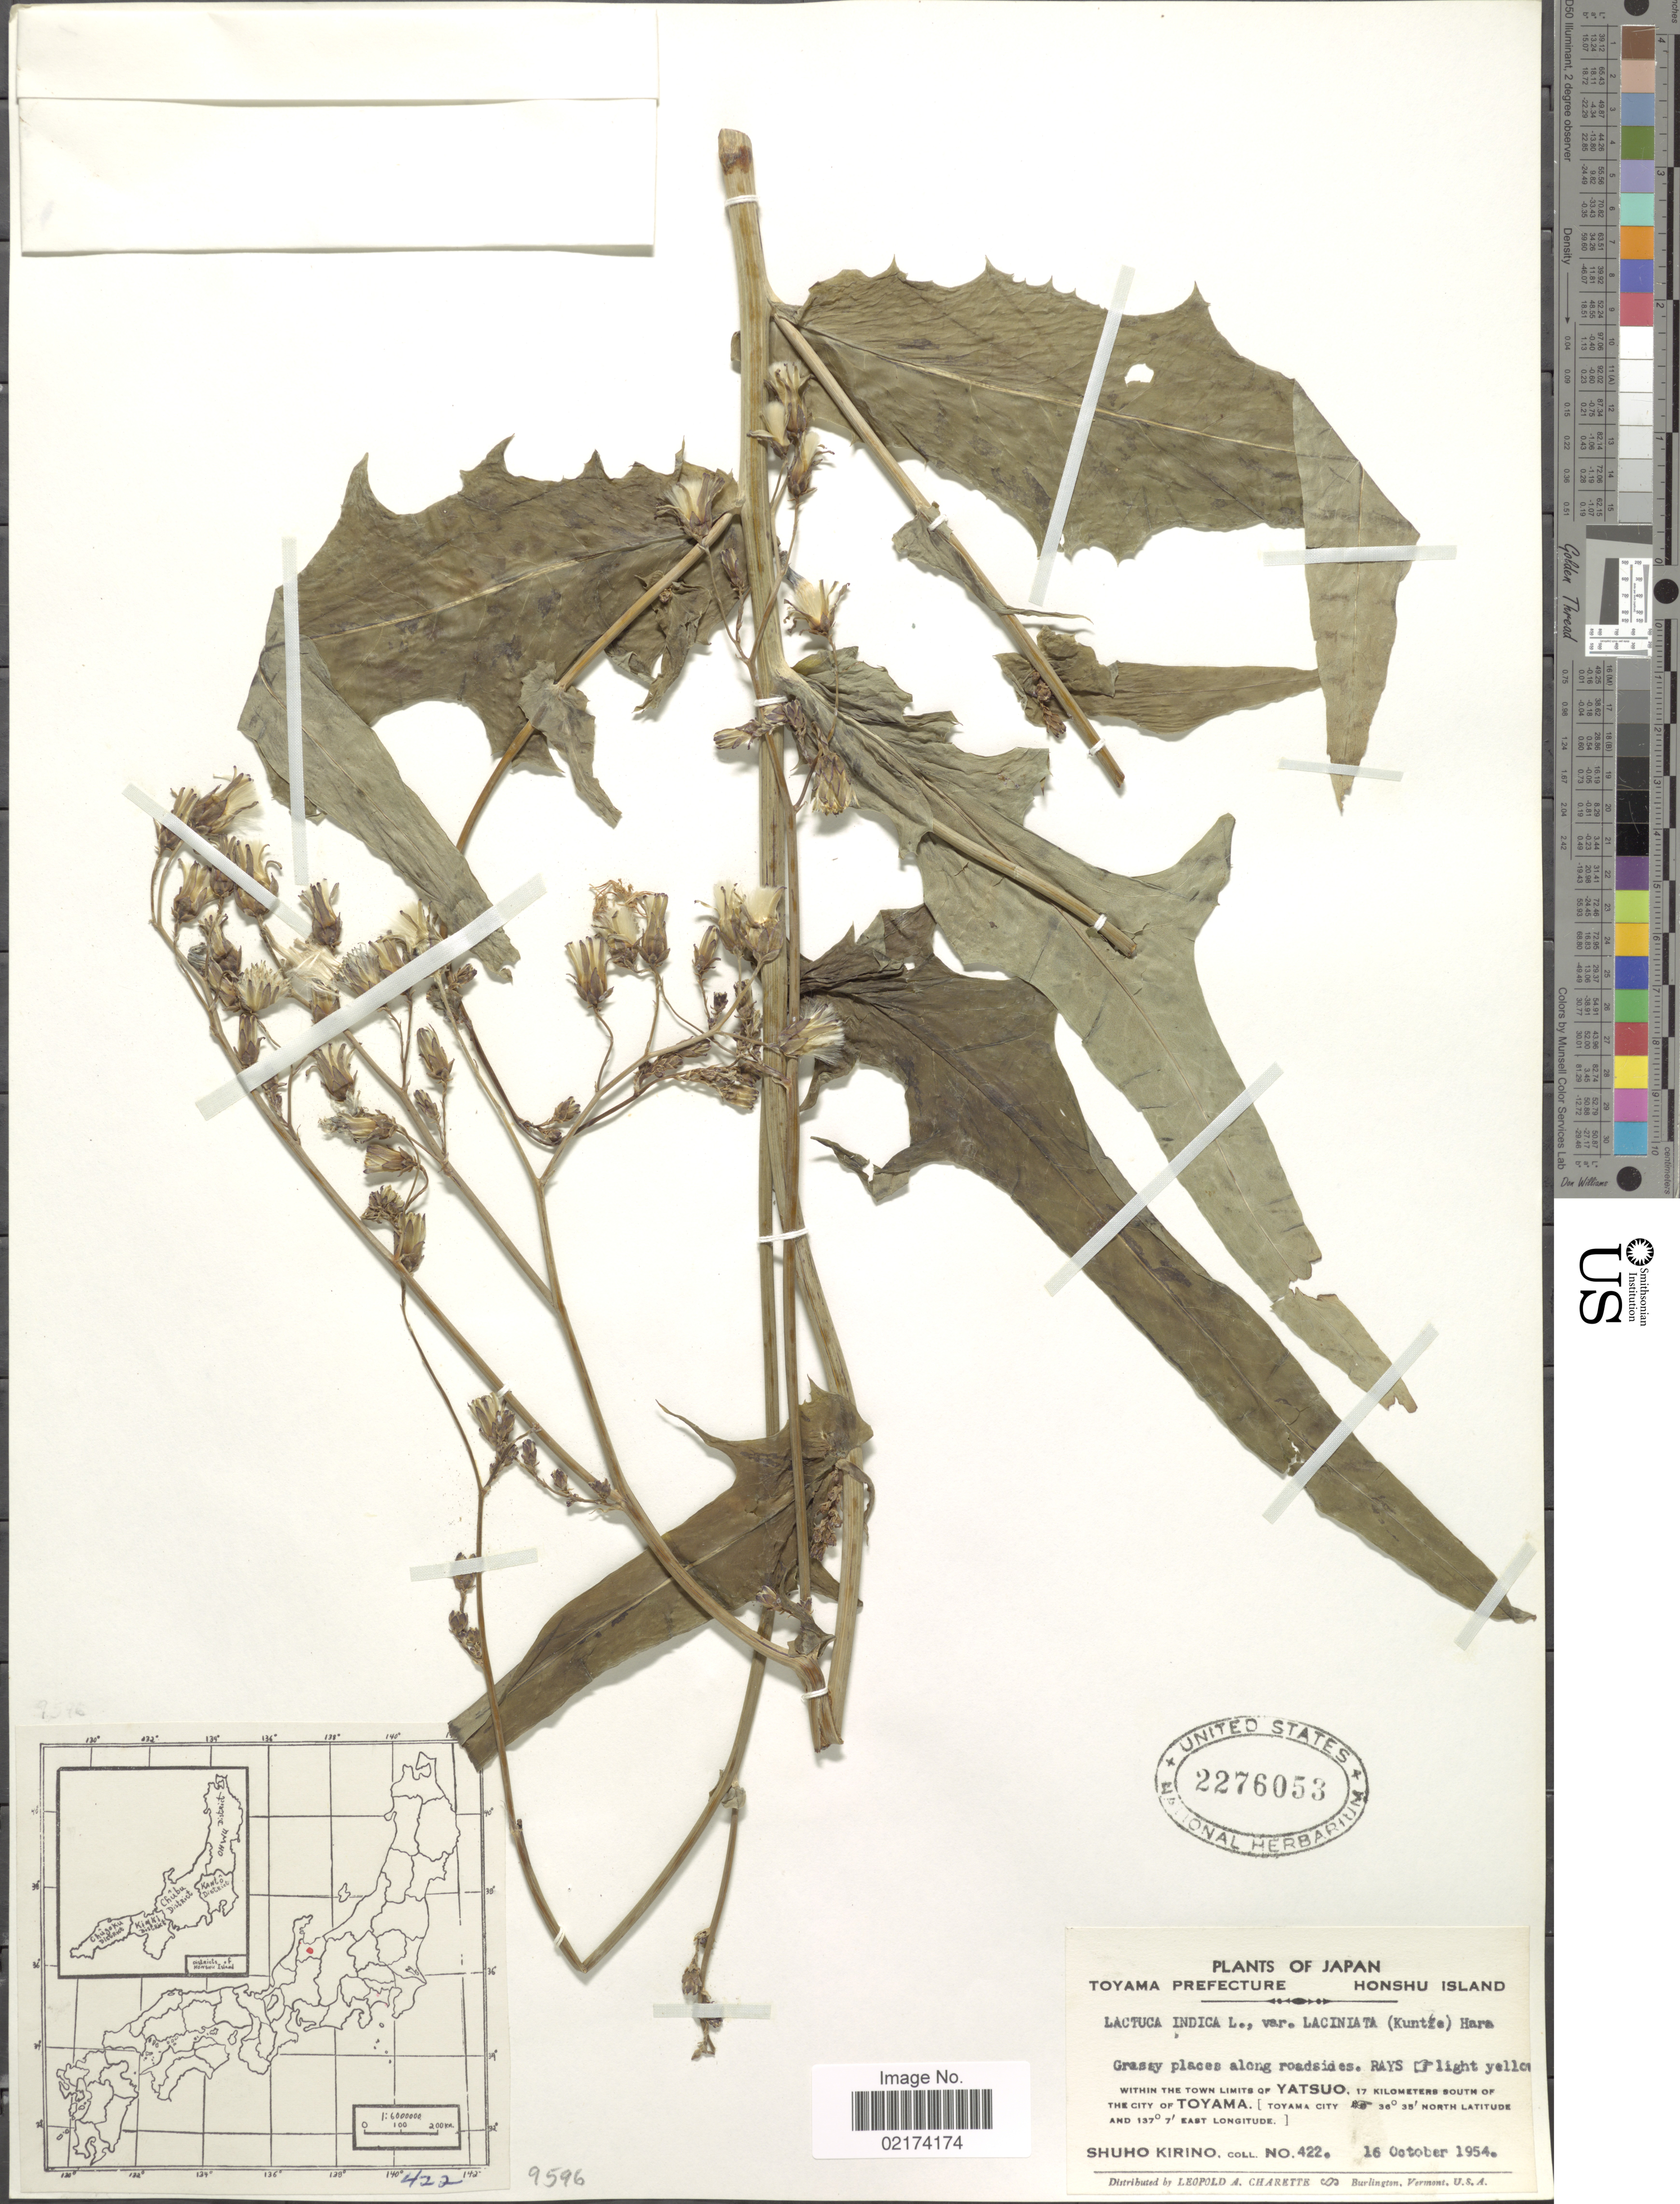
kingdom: Plantae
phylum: Tracheophyta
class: Magnoliopsida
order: Asterales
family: Asteraceae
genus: Lactuca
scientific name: Lactuca indica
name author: L.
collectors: S. Kirino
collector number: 422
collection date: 1954-10-16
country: Japan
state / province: Toyama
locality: Honshu Island, within the town limtis of Yatsuo, 17 kilometers south of the City of Toyama (Toyama City)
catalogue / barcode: US 2276053